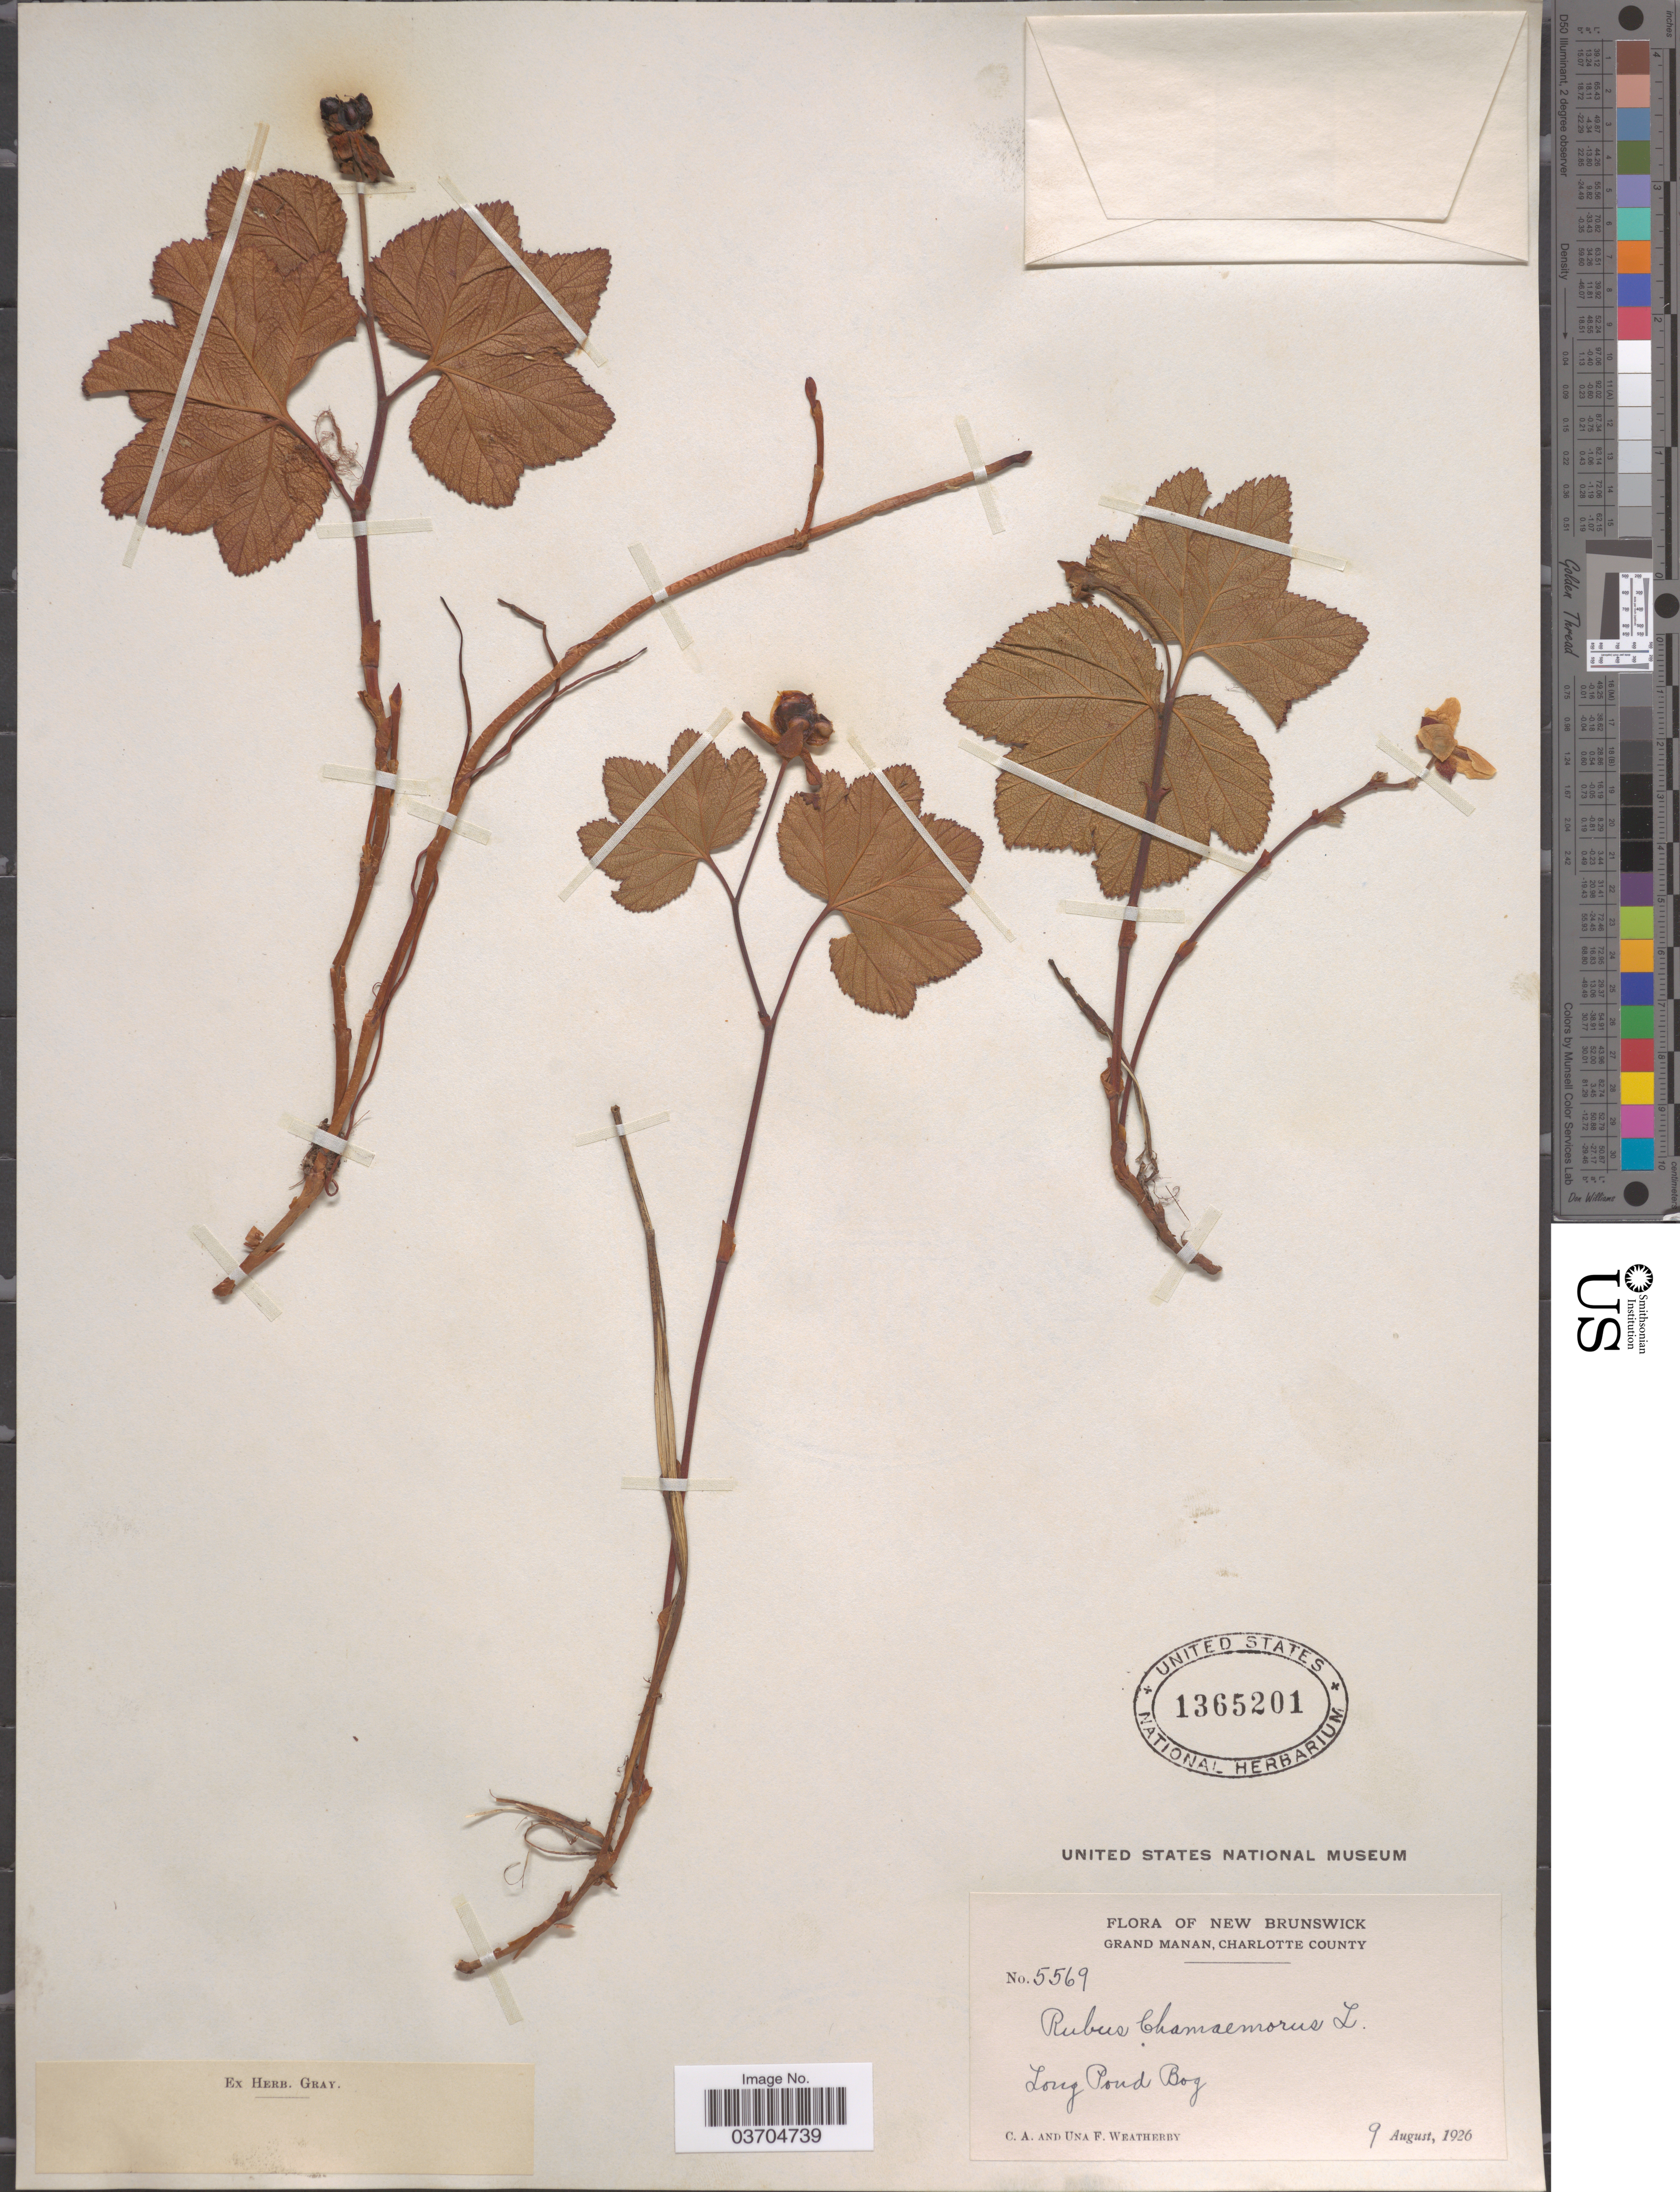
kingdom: Plantae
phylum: Tracheophyta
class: Magnoliopsida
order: Rosales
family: Rosaceae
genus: Rubus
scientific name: Rubus chamaemorus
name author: L.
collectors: C. A. Weatherby & U. Weatherby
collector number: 5569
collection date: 1926-08-09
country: Canada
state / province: New Brunswick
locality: Grand Manan, Charlotte County. Long Pond Bog.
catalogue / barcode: US 1365201